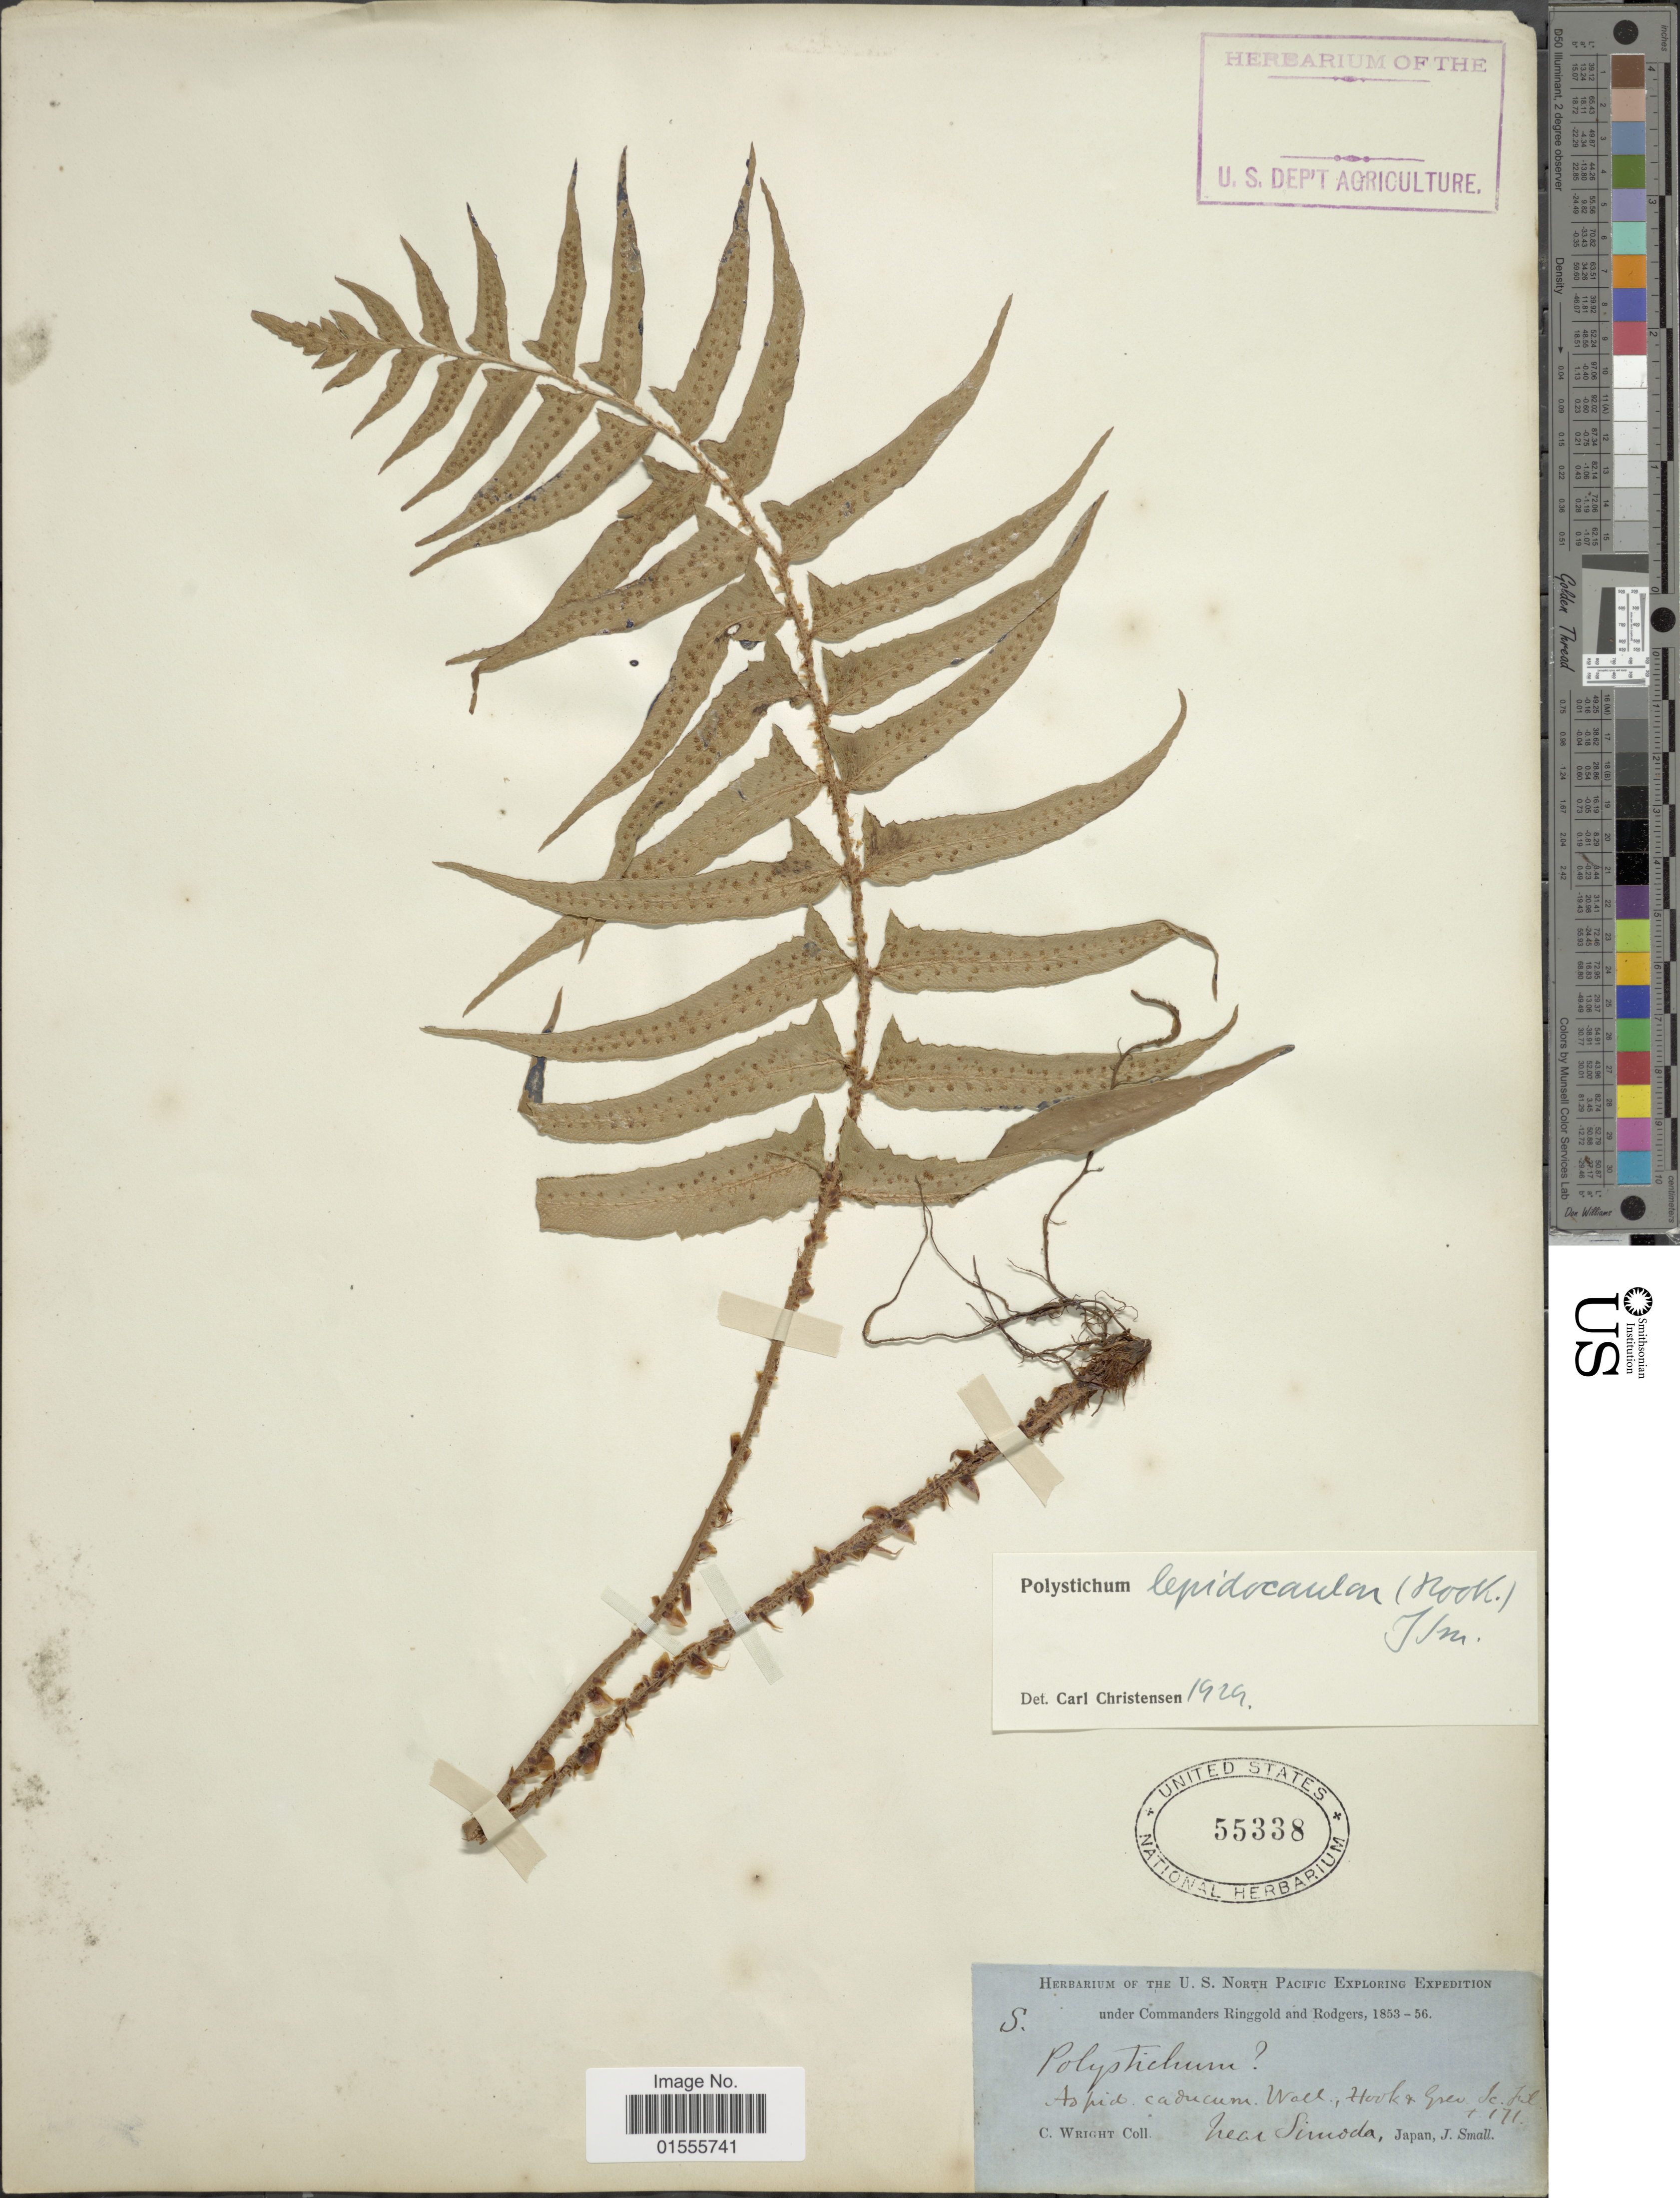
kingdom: Plantae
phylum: Tracheophyta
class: Polypodiopsida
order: Polypodiales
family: Dryopteridaceae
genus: Cyrtomidictyum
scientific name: Cyrtomidictyum lepidocaulon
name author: (Hook.) Ching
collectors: C. Wright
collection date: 1853/1856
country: Japan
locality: Near Simoda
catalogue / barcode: US 55338